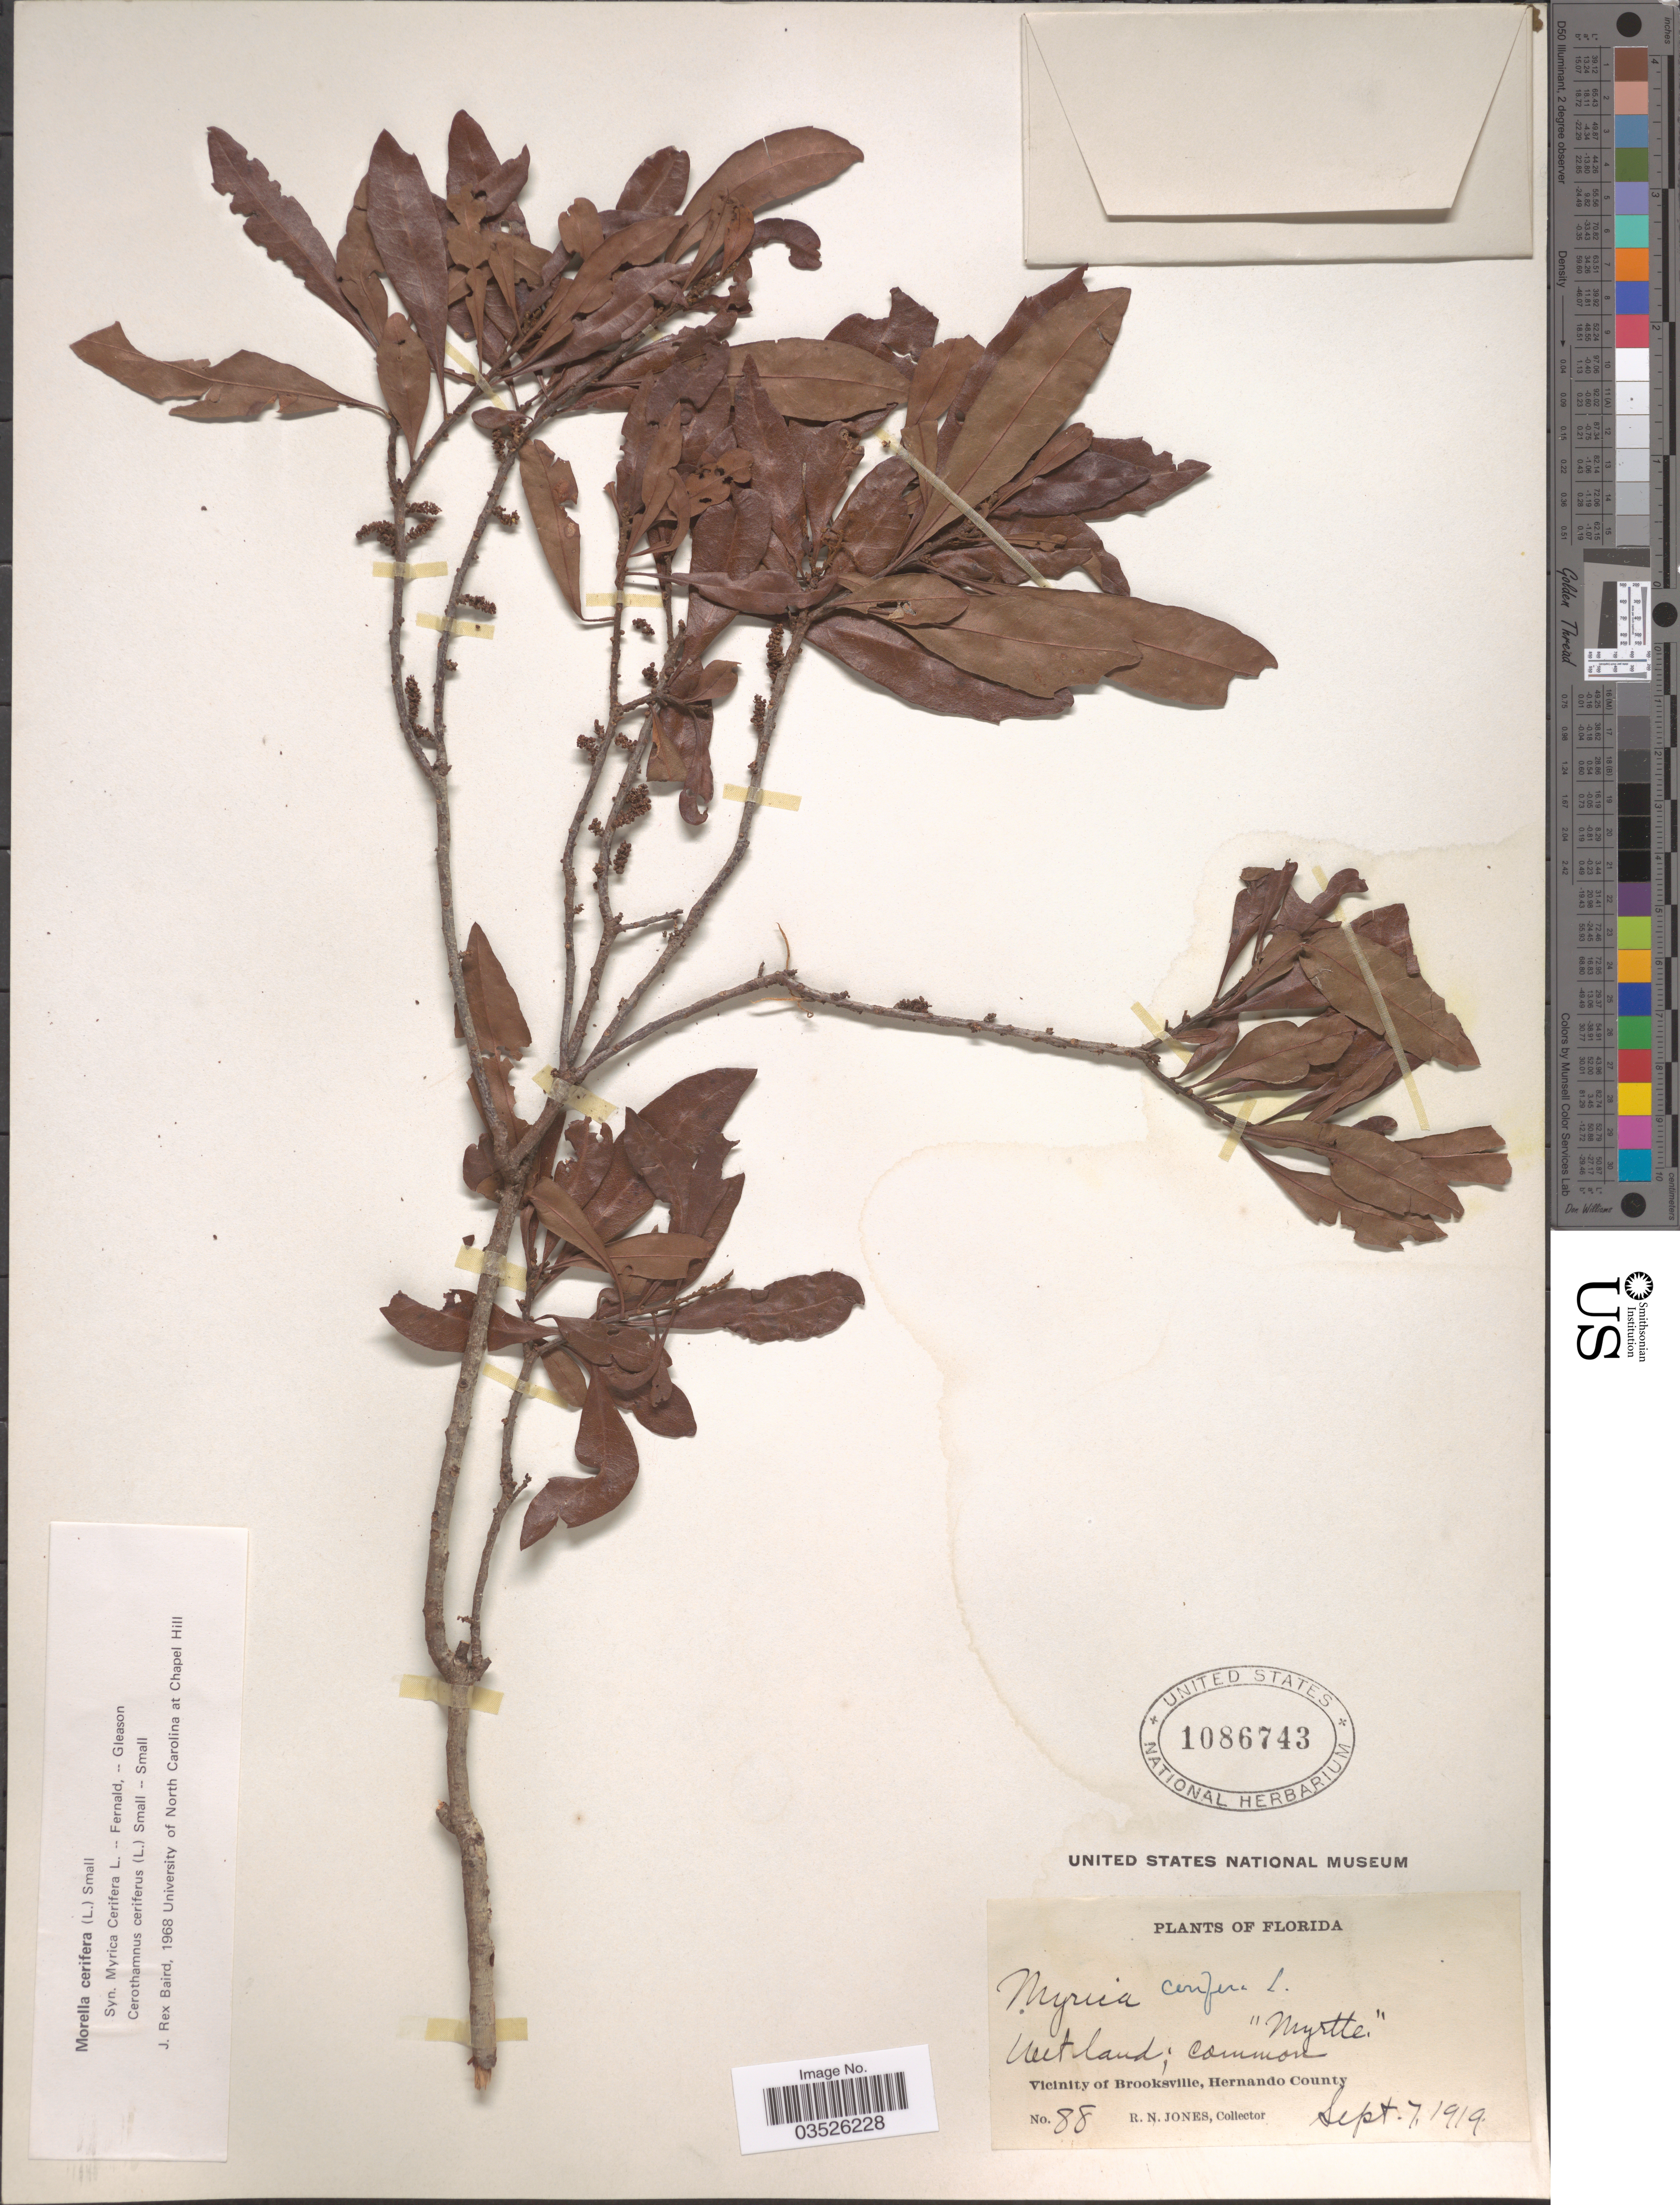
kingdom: Plantae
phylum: Tracheophyta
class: Magnoliopsida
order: Fagales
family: Myricaceae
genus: Morella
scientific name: Morella cerifera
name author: (L.) Small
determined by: Baird, James Rex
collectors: R. N. Jones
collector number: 88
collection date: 1919-09-07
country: United States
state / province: Florida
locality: Vicinity of Brooksville, Hernando County.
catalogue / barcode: US 1086743